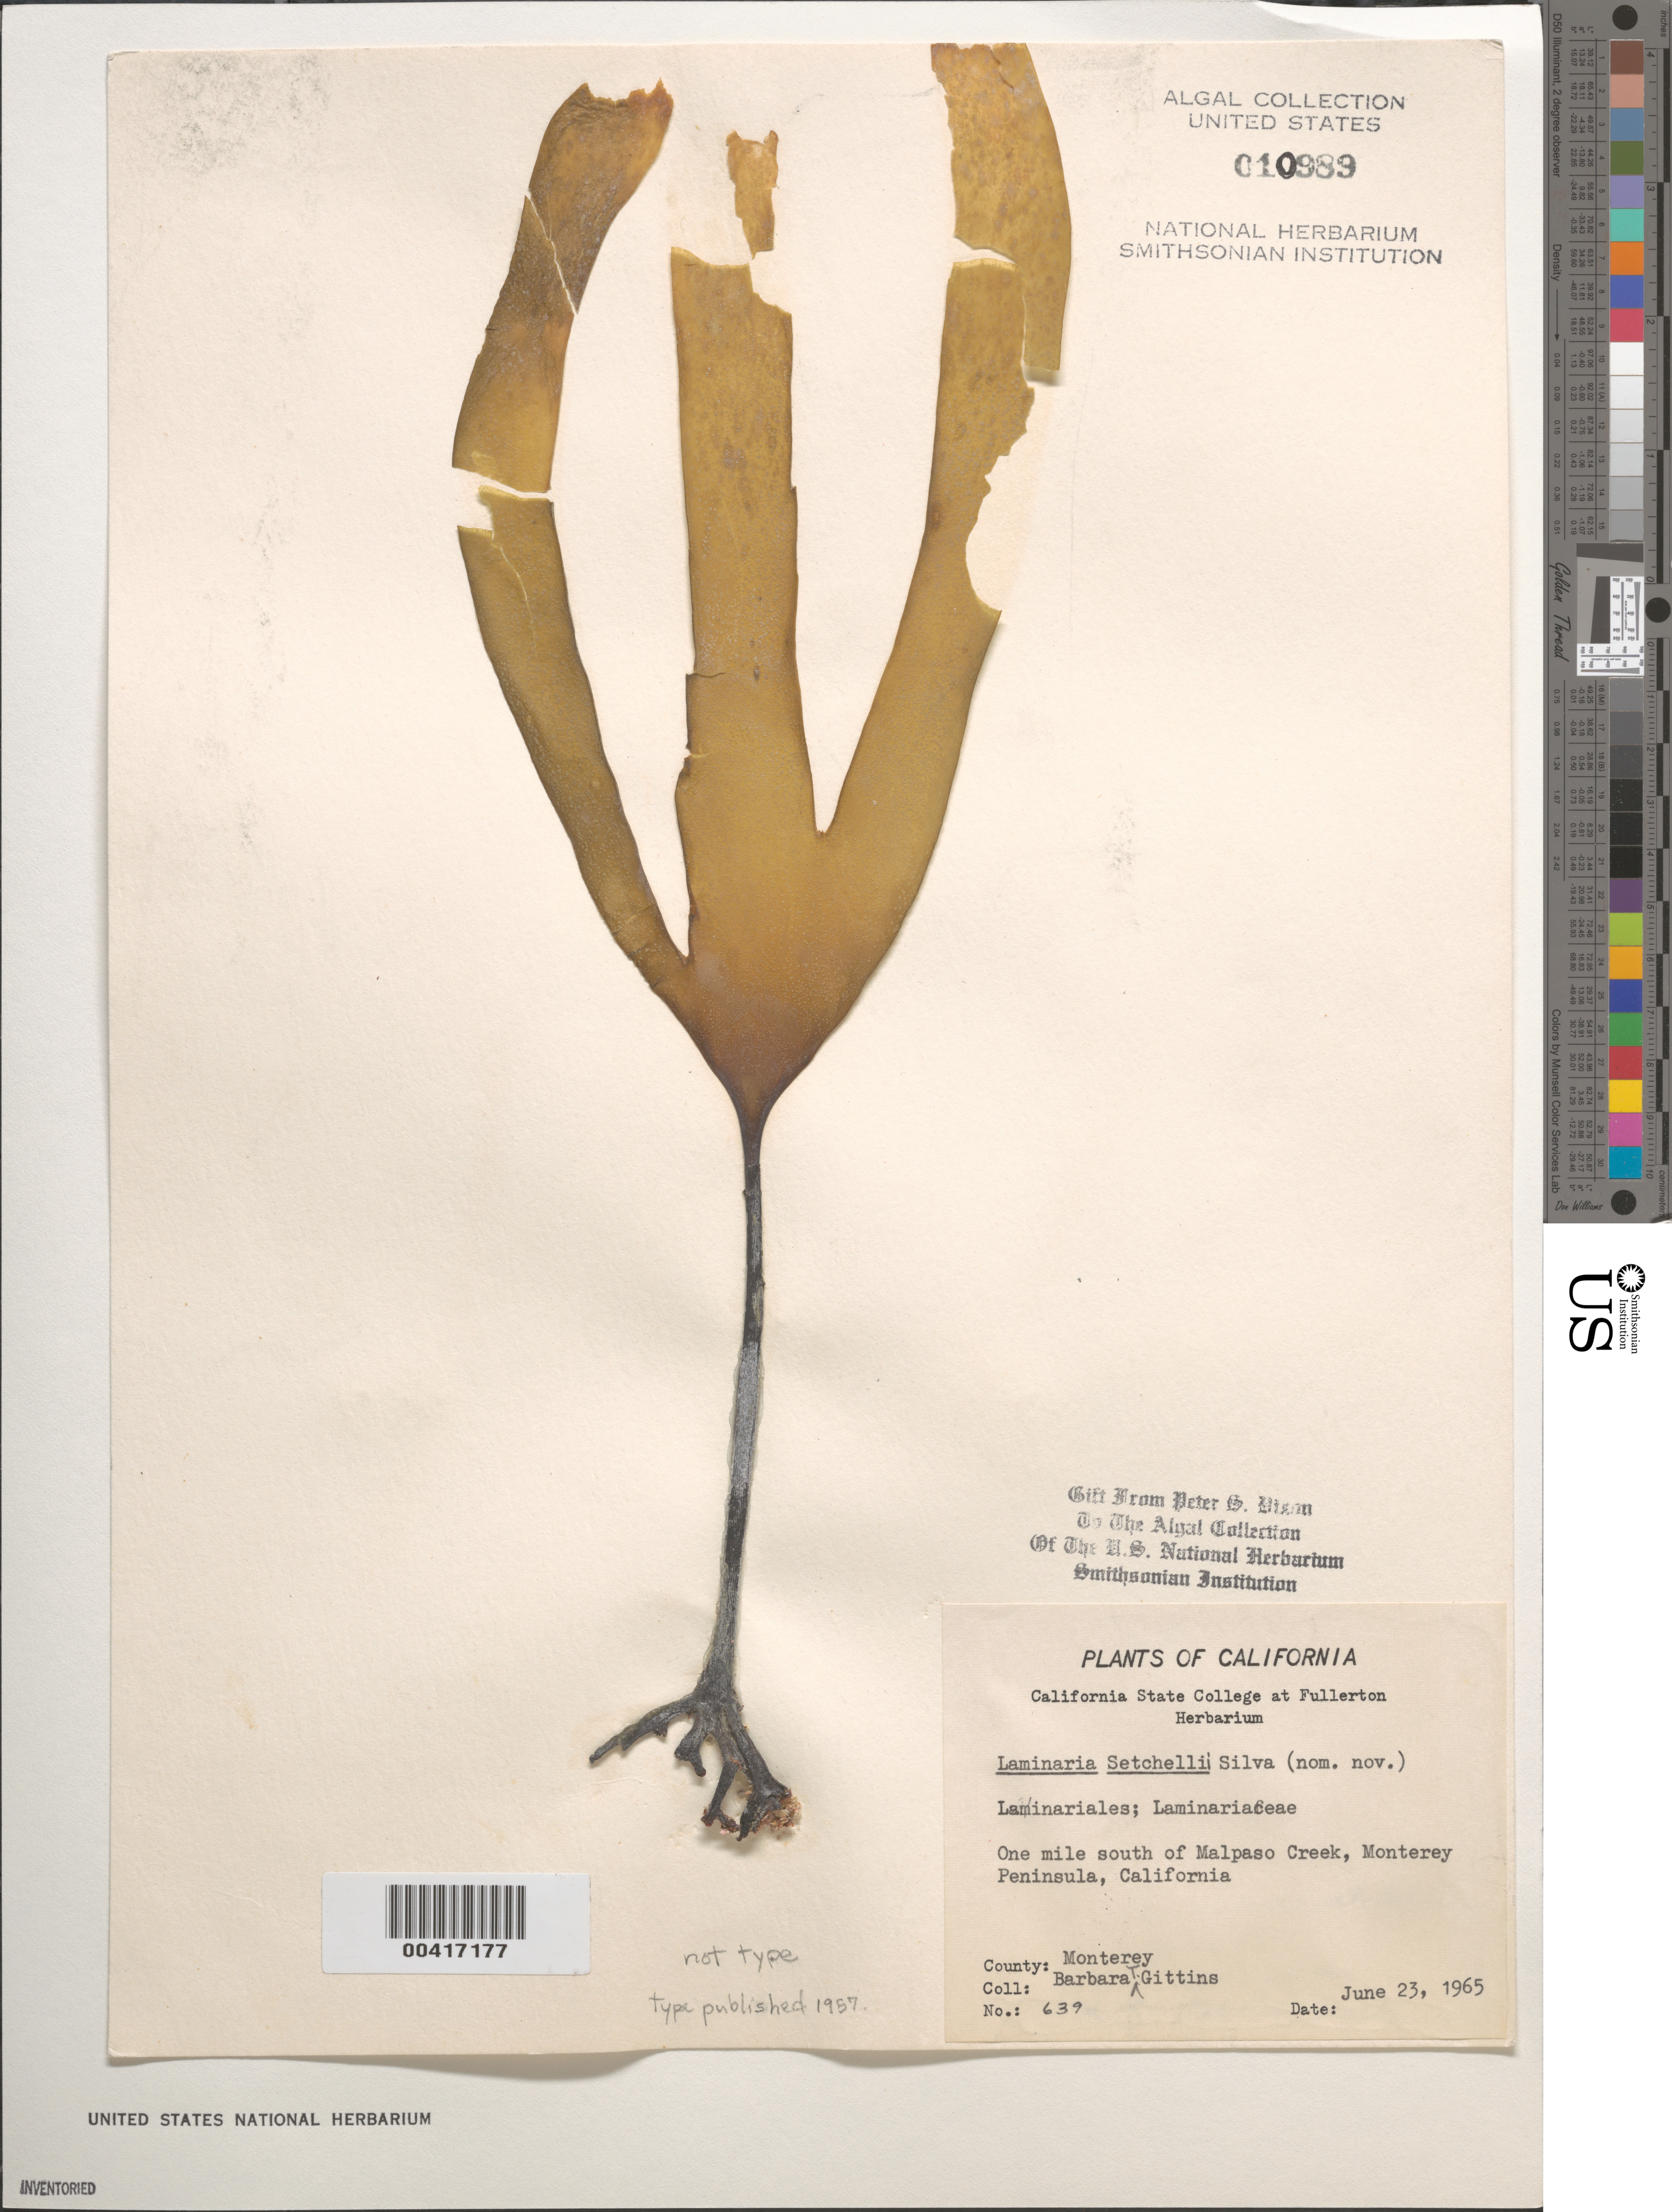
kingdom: Chromista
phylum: Ochrophyta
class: Phaeophyceae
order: Laminariales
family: Laminariaceae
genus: Laminaria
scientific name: Laminaria setchellii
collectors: B. Gittins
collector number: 639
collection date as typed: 23 Jun 1965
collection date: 1965-06-23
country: United States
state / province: California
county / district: Monterey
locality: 1 mile south of Malpaso Creek, Monterey Peninsula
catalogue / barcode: US 10989